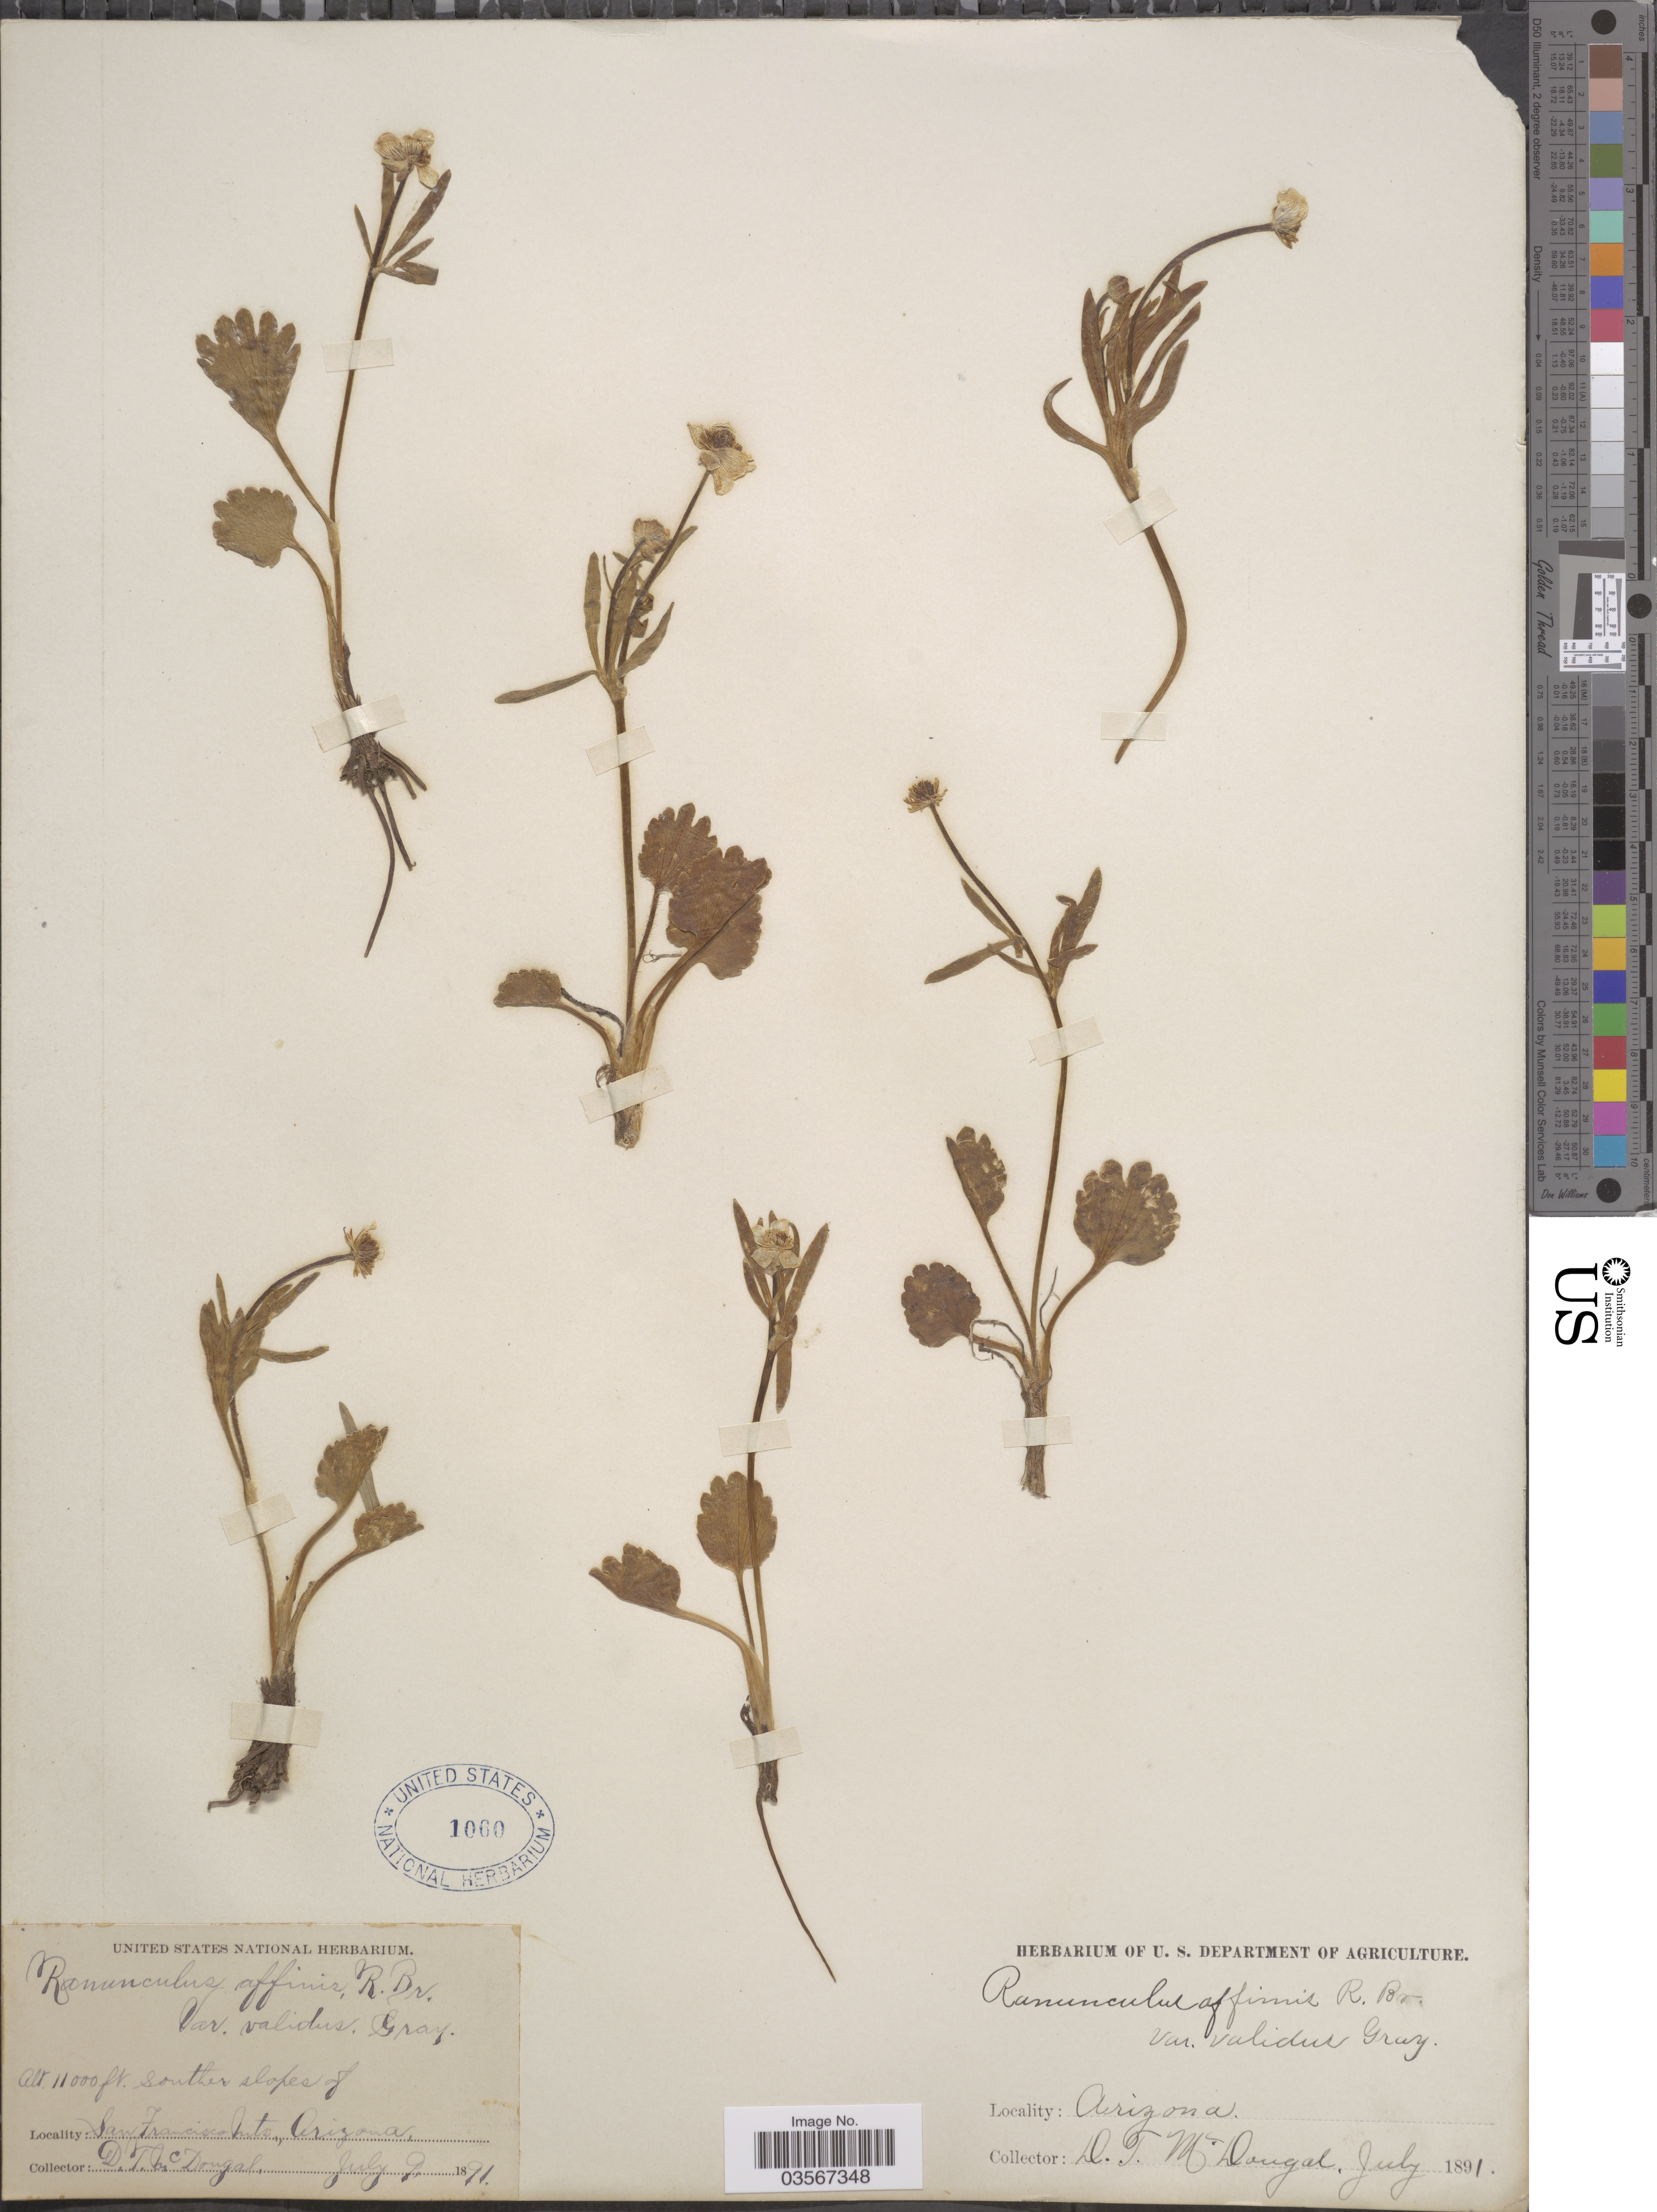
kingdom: Plantae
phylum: Tracheophyta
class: Magnoliopsida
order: Ranunculales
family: Ranunculaceae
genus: Ranunculus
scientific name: Ranunculus inamoenus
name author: Greene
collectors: H. Raup & J. H. Soper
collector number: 9719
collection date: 1939-08-06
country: Canada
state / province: British Columbia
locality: The District of Mackenzie, Vicinity of Britnell Lake. Lowland around west end of lake.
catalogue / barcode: US 2347849